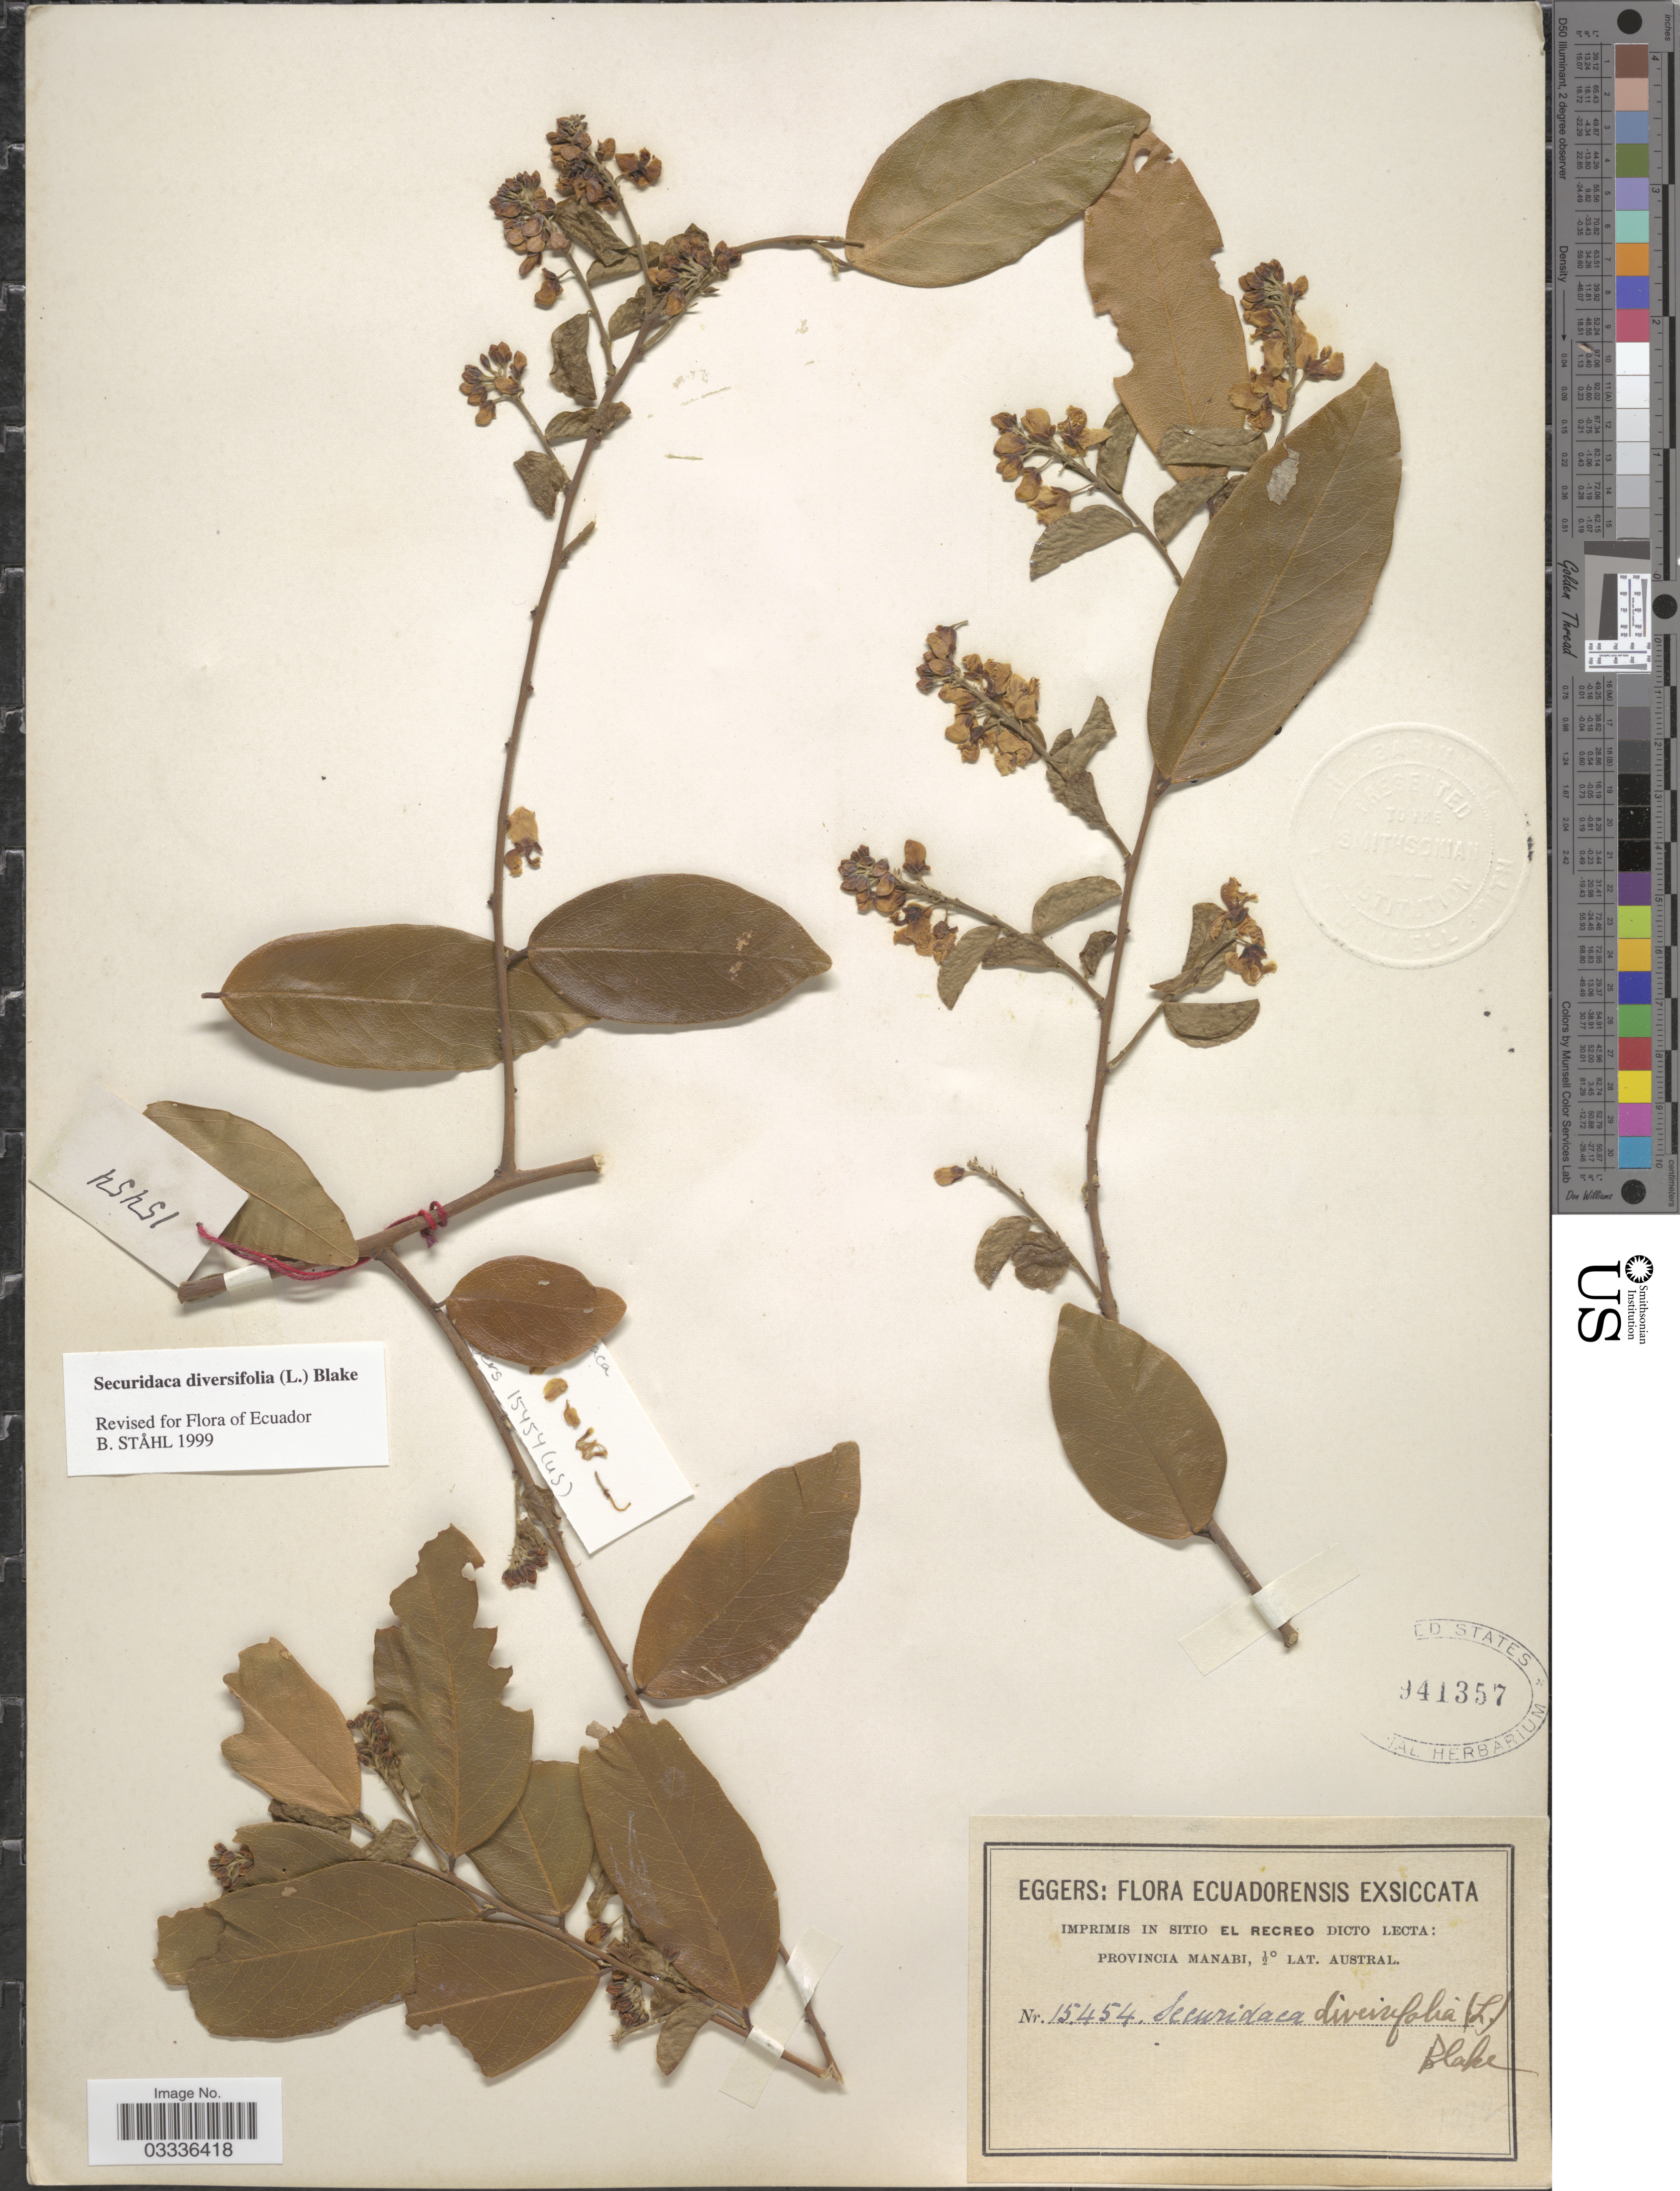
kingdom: Plantae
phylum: Tracheophyta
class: Magnoliopsida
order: Fabales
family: Polygalaceae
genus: Securidaca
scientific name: Securidaca diversifolia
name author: (L.) S.F. Blake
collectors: -. Eggers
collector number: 15454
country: Ecuador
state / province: Manabí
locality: In sitio El Recreco.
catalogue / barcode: US 941357